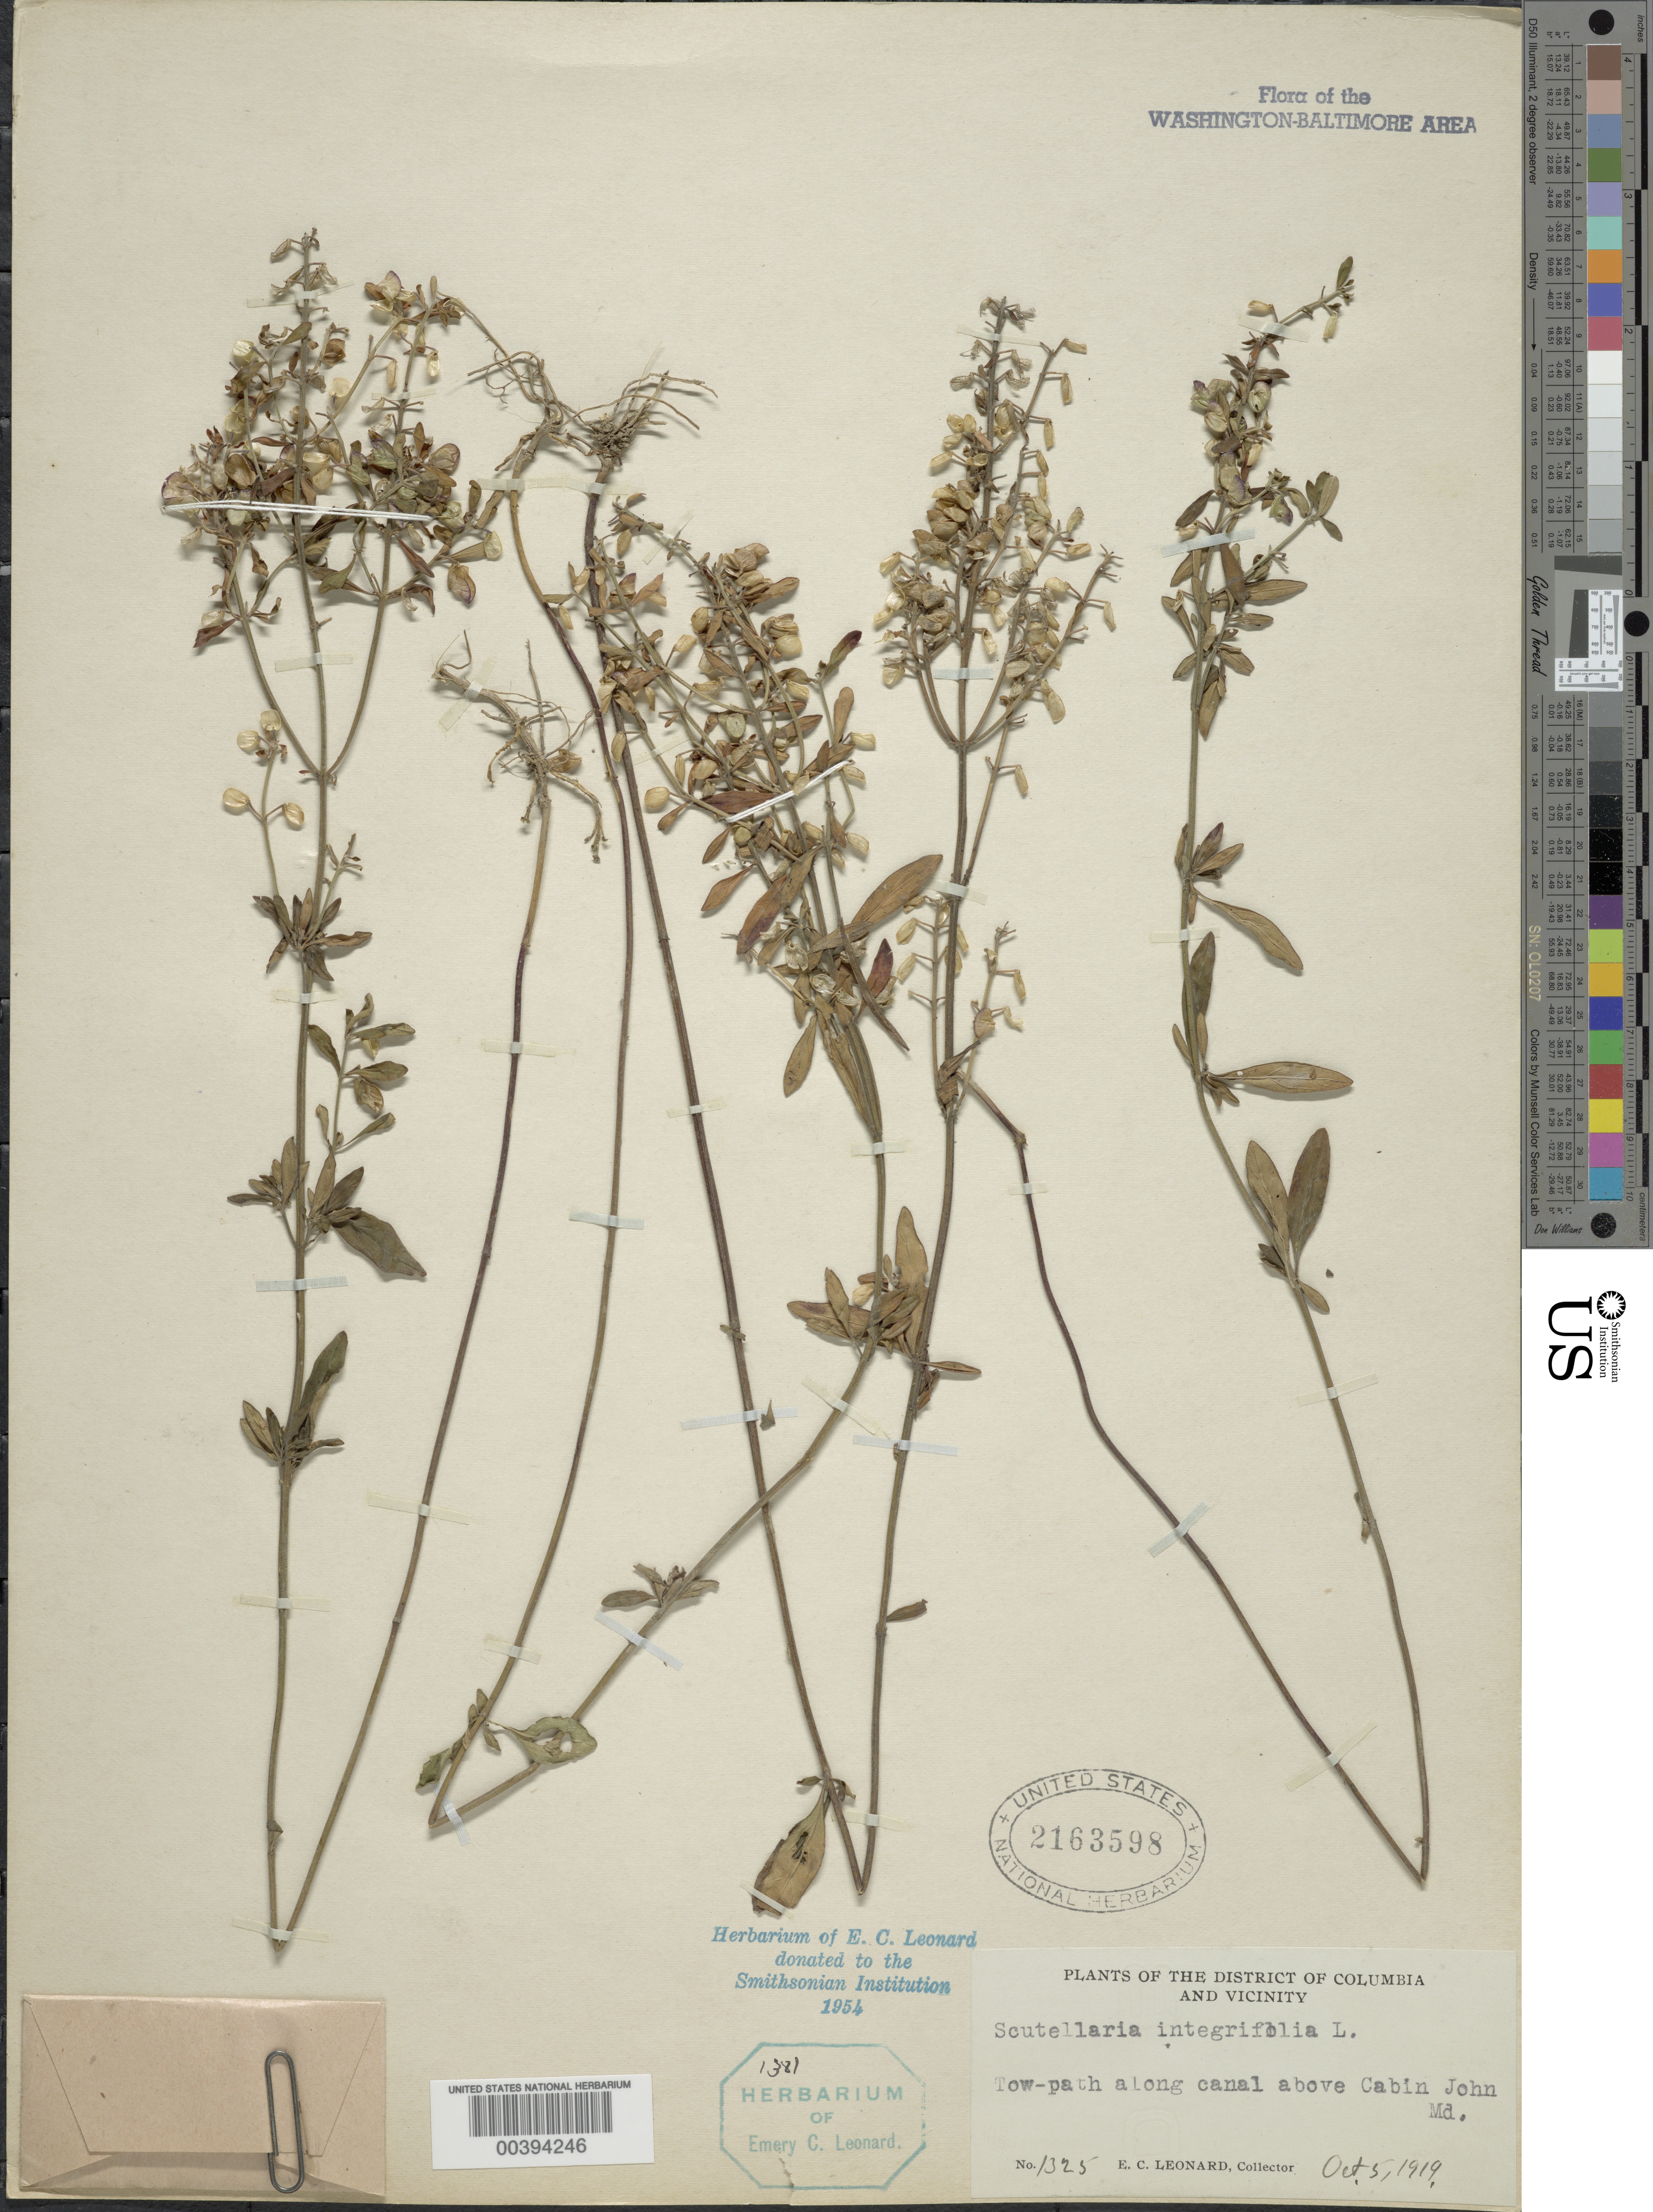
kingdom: Plantae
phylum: Tracheophyta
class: Magnoliopsida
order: Lamiales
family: Lamiaceae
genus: Scutellaria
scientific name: Scutellaria integrifolia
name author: L.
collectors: E. C. Leonard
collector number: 1325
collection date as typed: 05 Oct 1919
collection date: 1919-10-05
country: United States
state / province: Maryland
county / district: Montgomery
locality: C. & O. Canal above Cabin John C. and O. Canal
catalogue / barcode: US 2163598